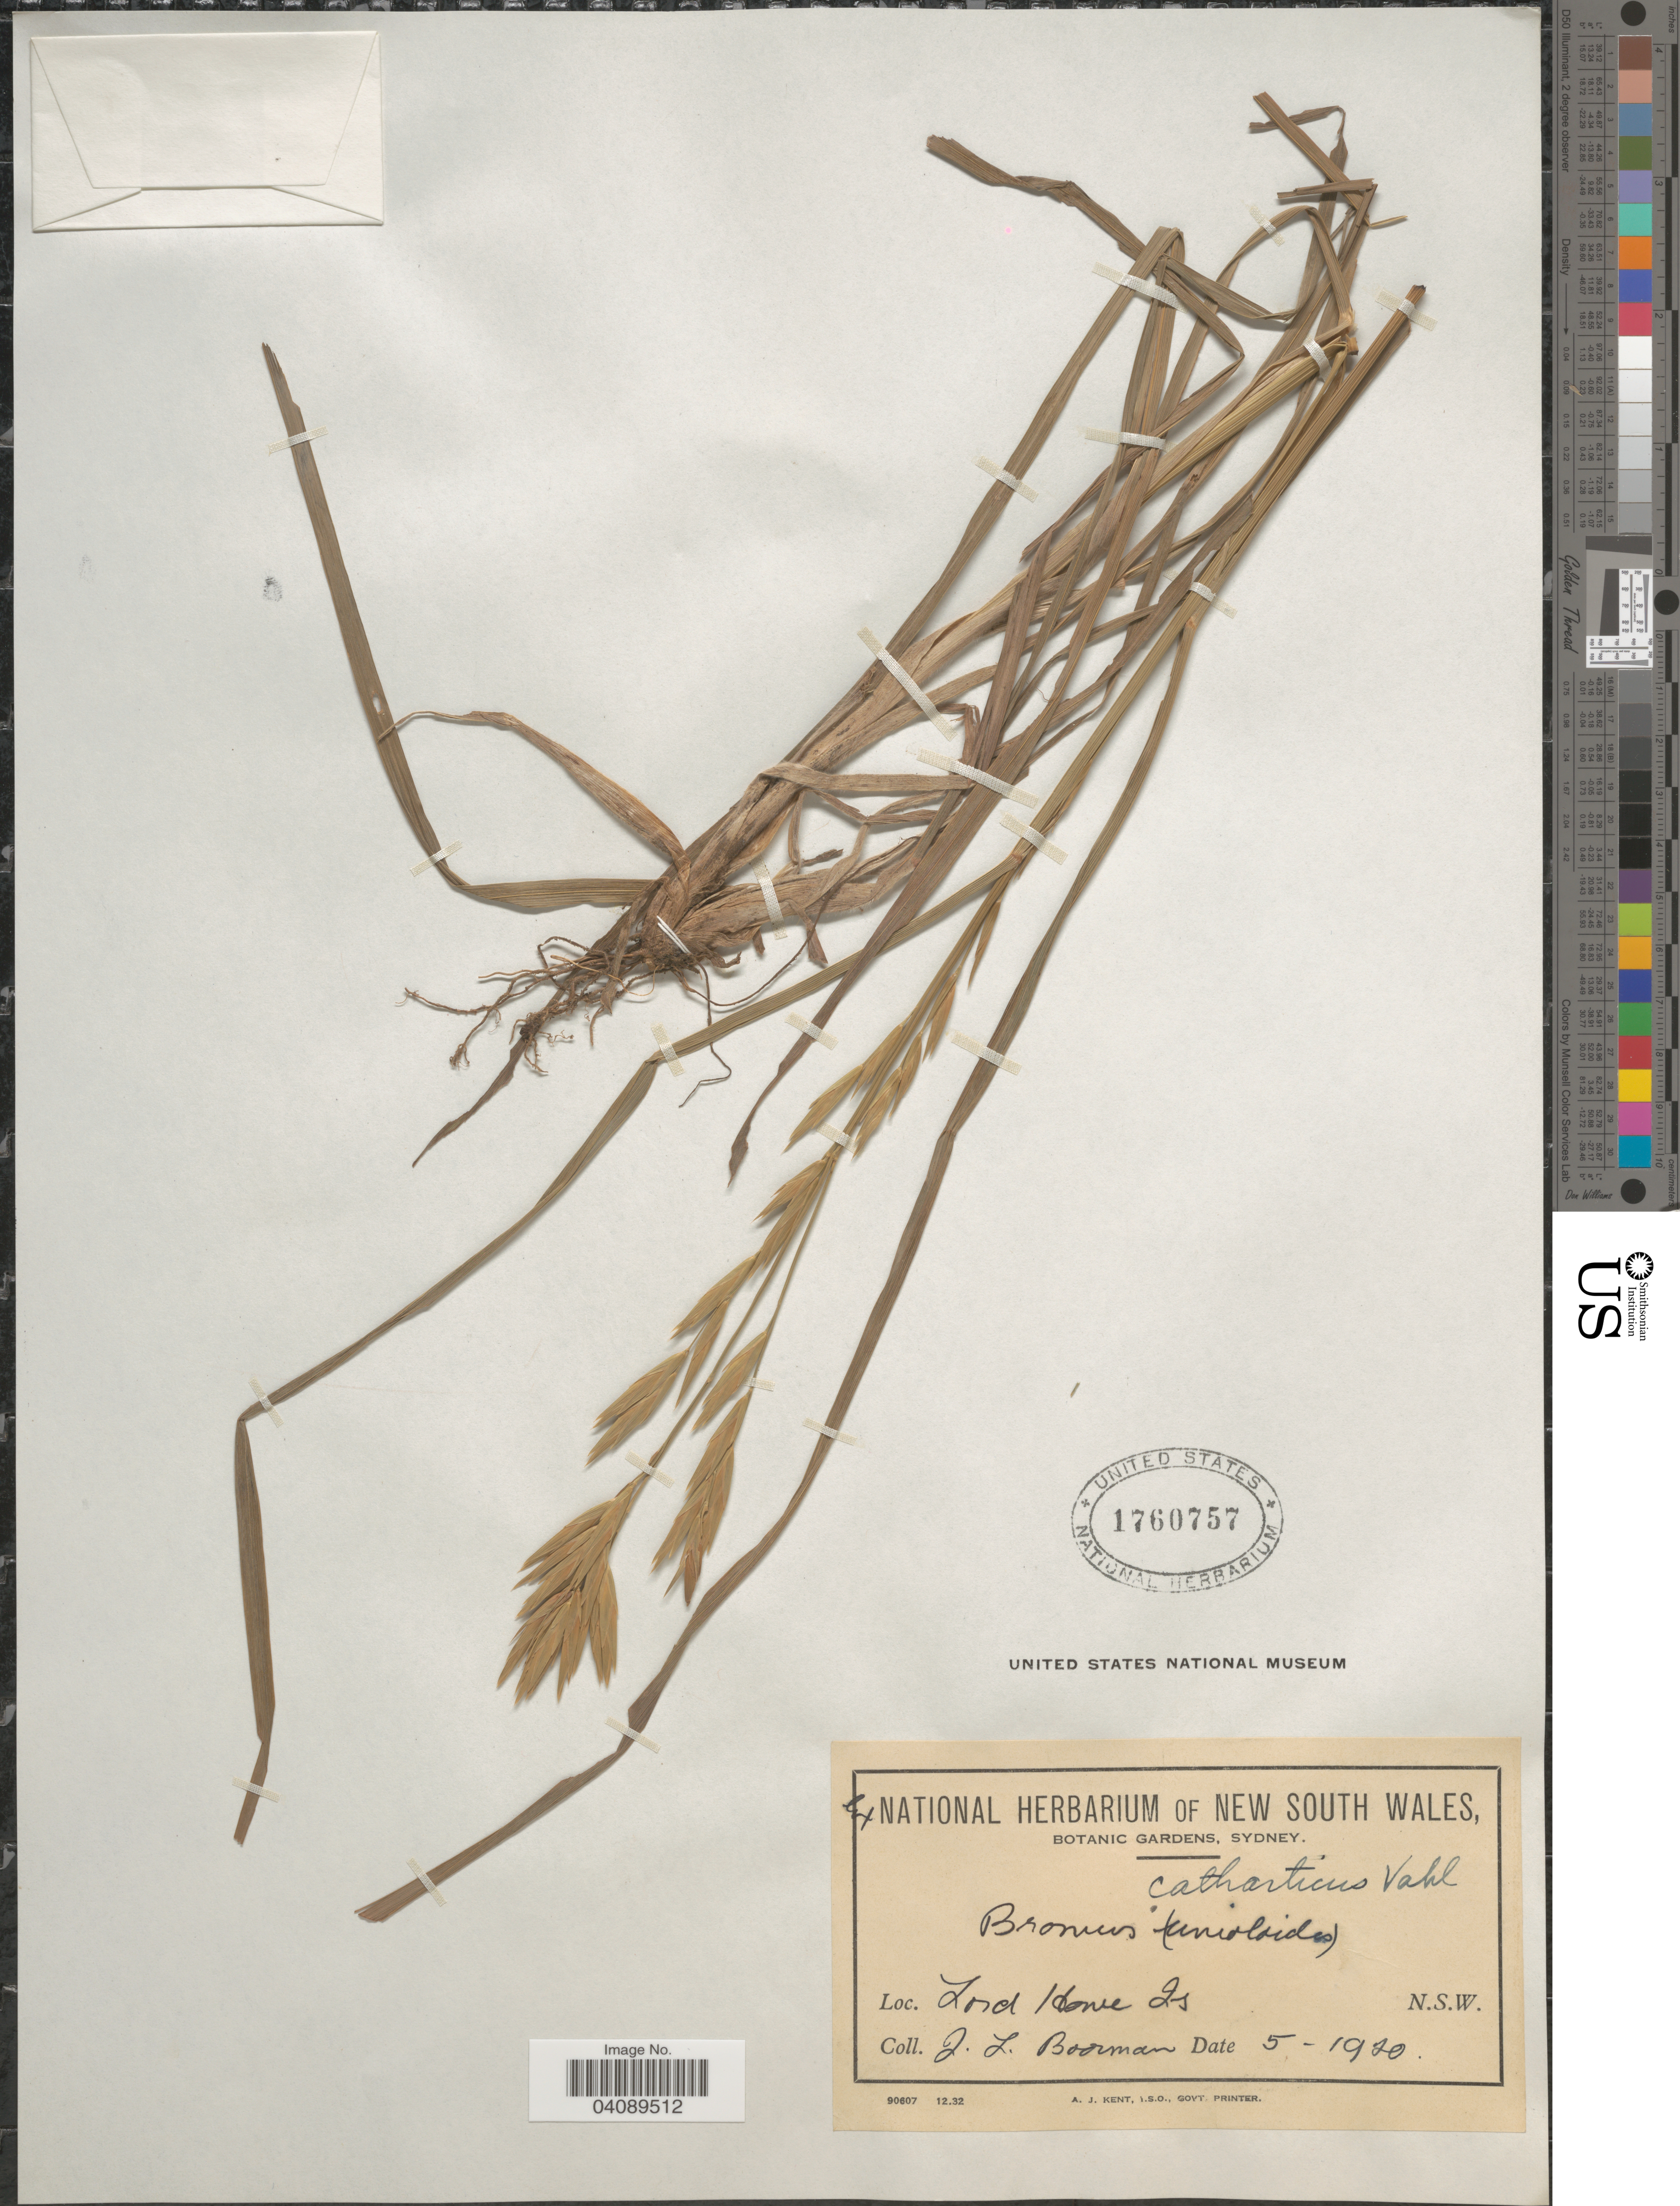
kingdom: Plantae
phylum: Tracheophyta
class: Liliopsida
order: Poales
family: Poaceae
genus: Bromus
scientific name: Bromus catharticus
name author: Vahl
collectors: J. Boorman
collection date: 1920-05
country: Australia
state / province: New South Wales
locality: Lord House Is.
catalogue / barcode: US 1760757